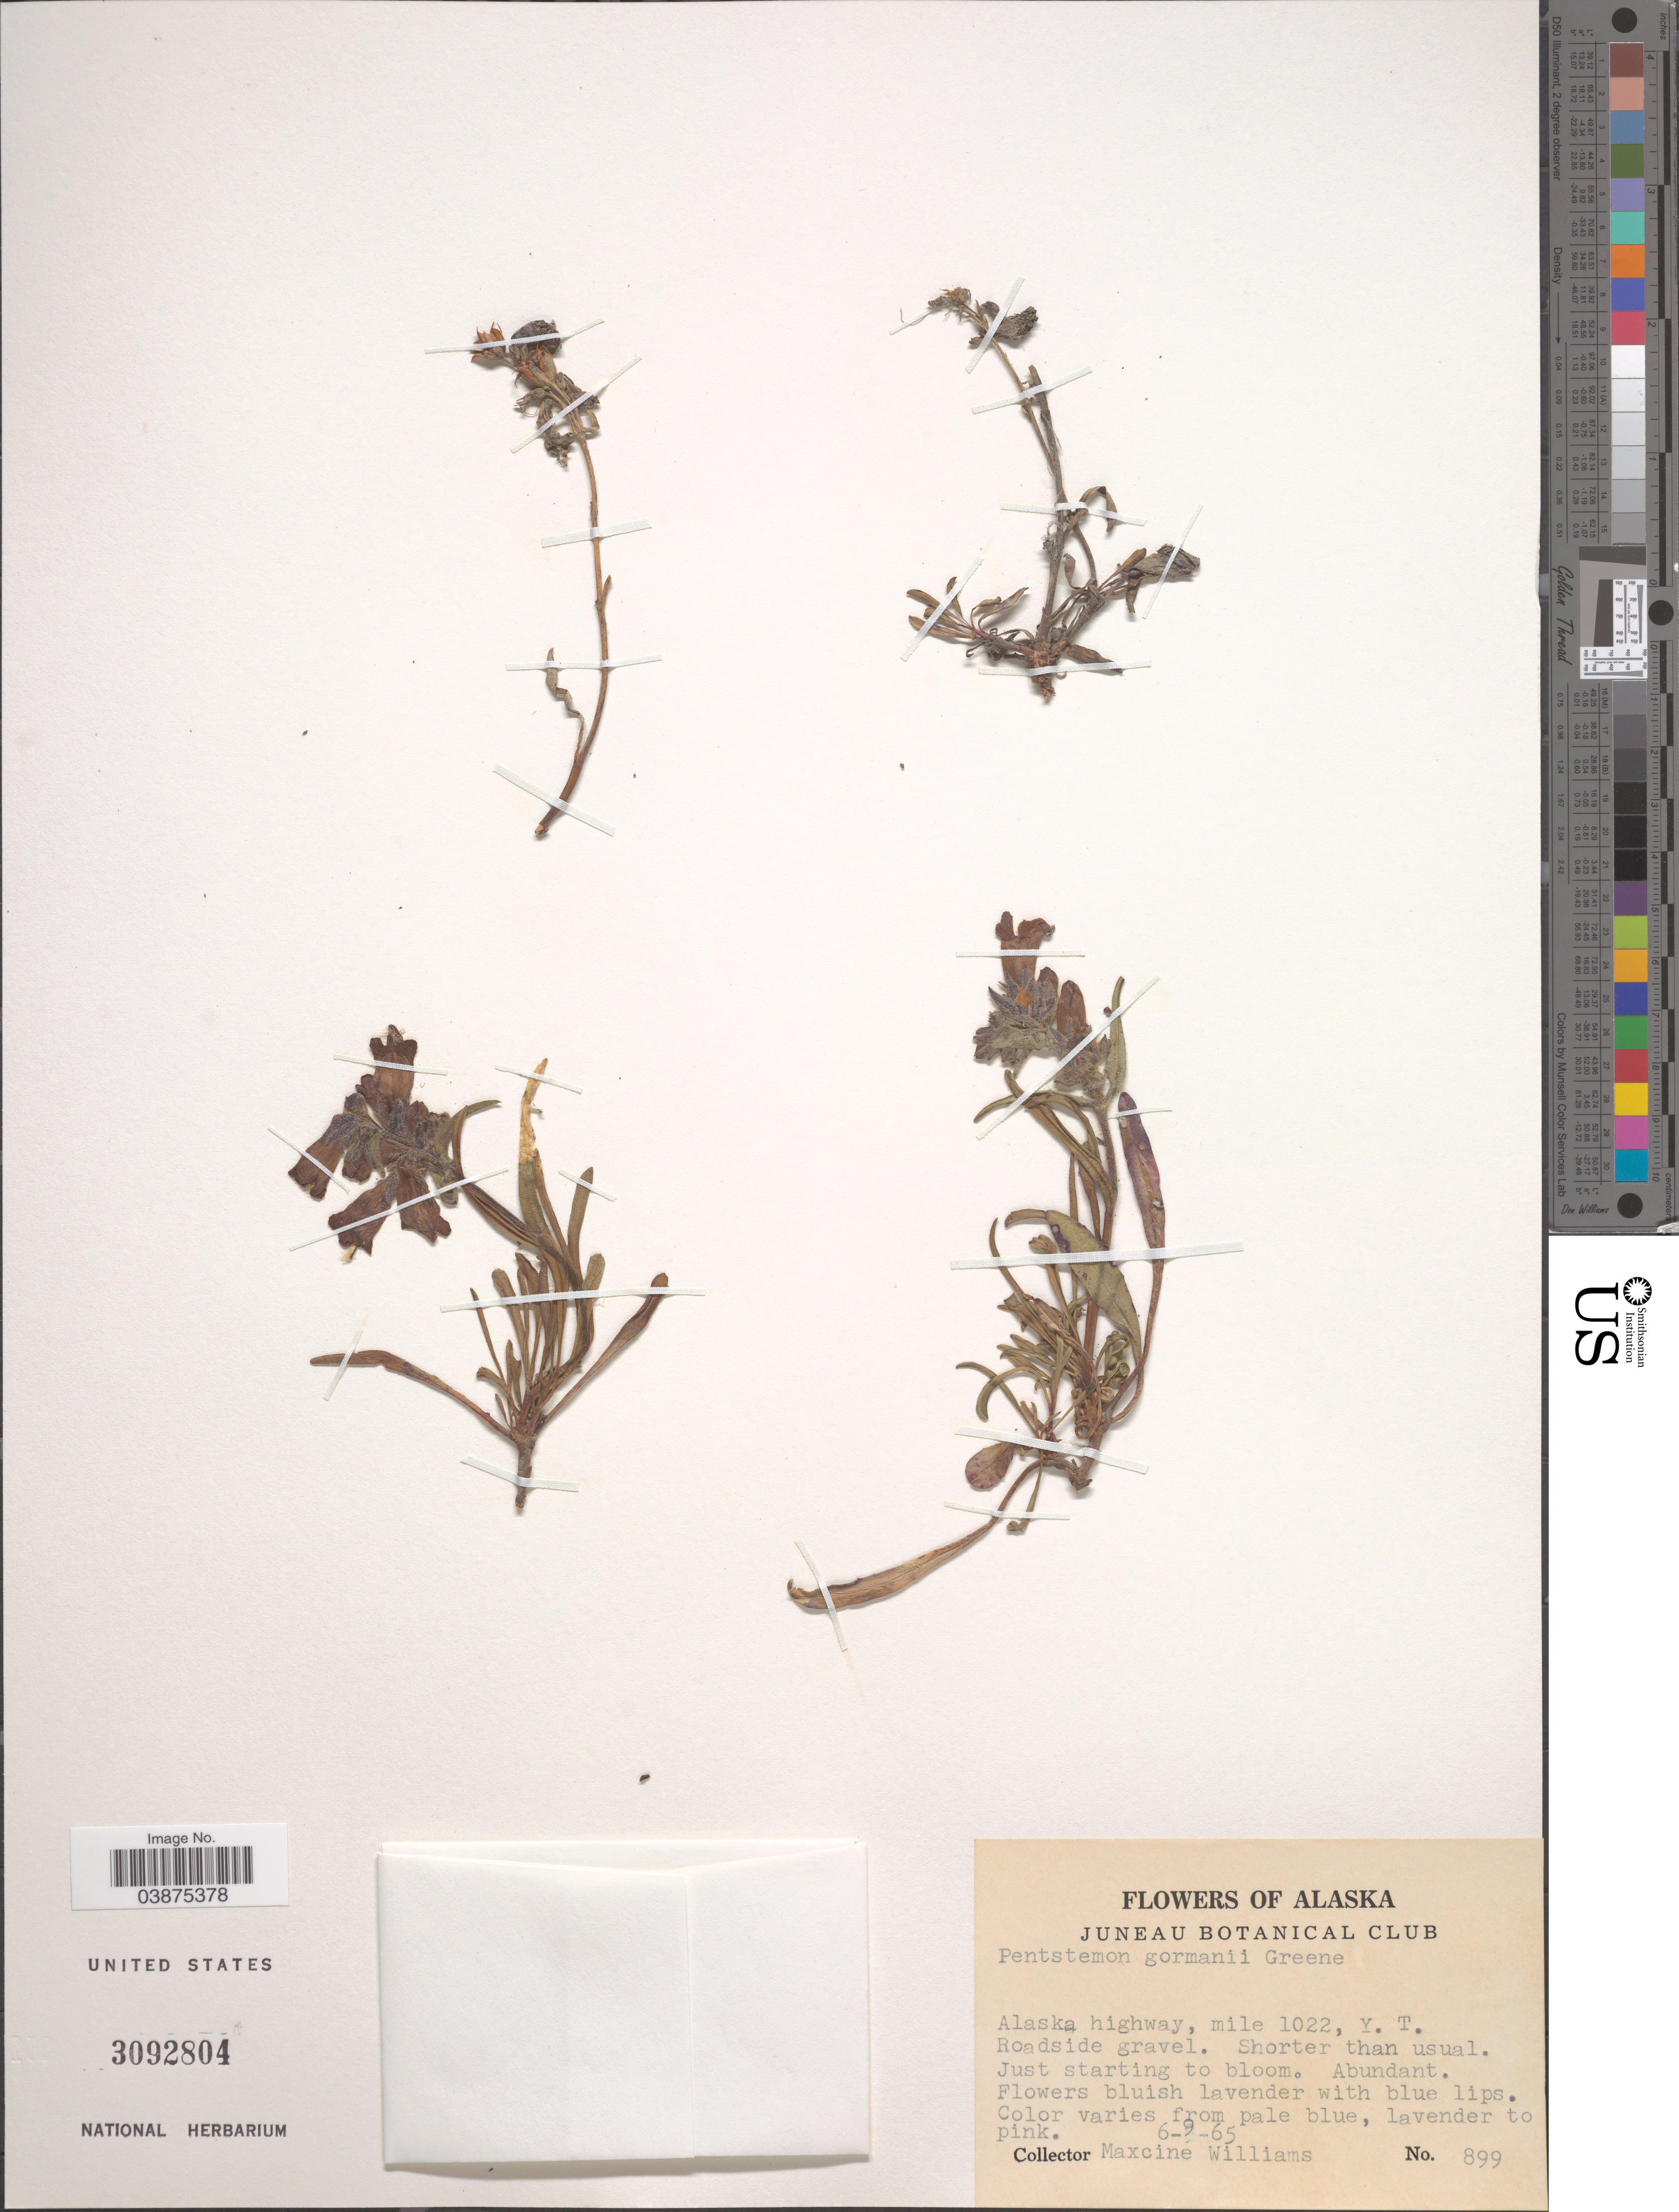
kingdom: Plantae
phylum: Tracheophyta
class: Magnoliopsida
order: Lamiales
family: Plantaginaceae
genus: Penstemon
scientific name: Penstemon gormanii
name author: Greene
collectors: M. Williams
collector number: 899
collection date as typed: Transcribed d/m/y: 9/6/65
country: United States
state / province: Alaska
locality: Alaska highway, mile 1022, Y. T. Roadside gravel.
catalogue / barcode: US 3092804